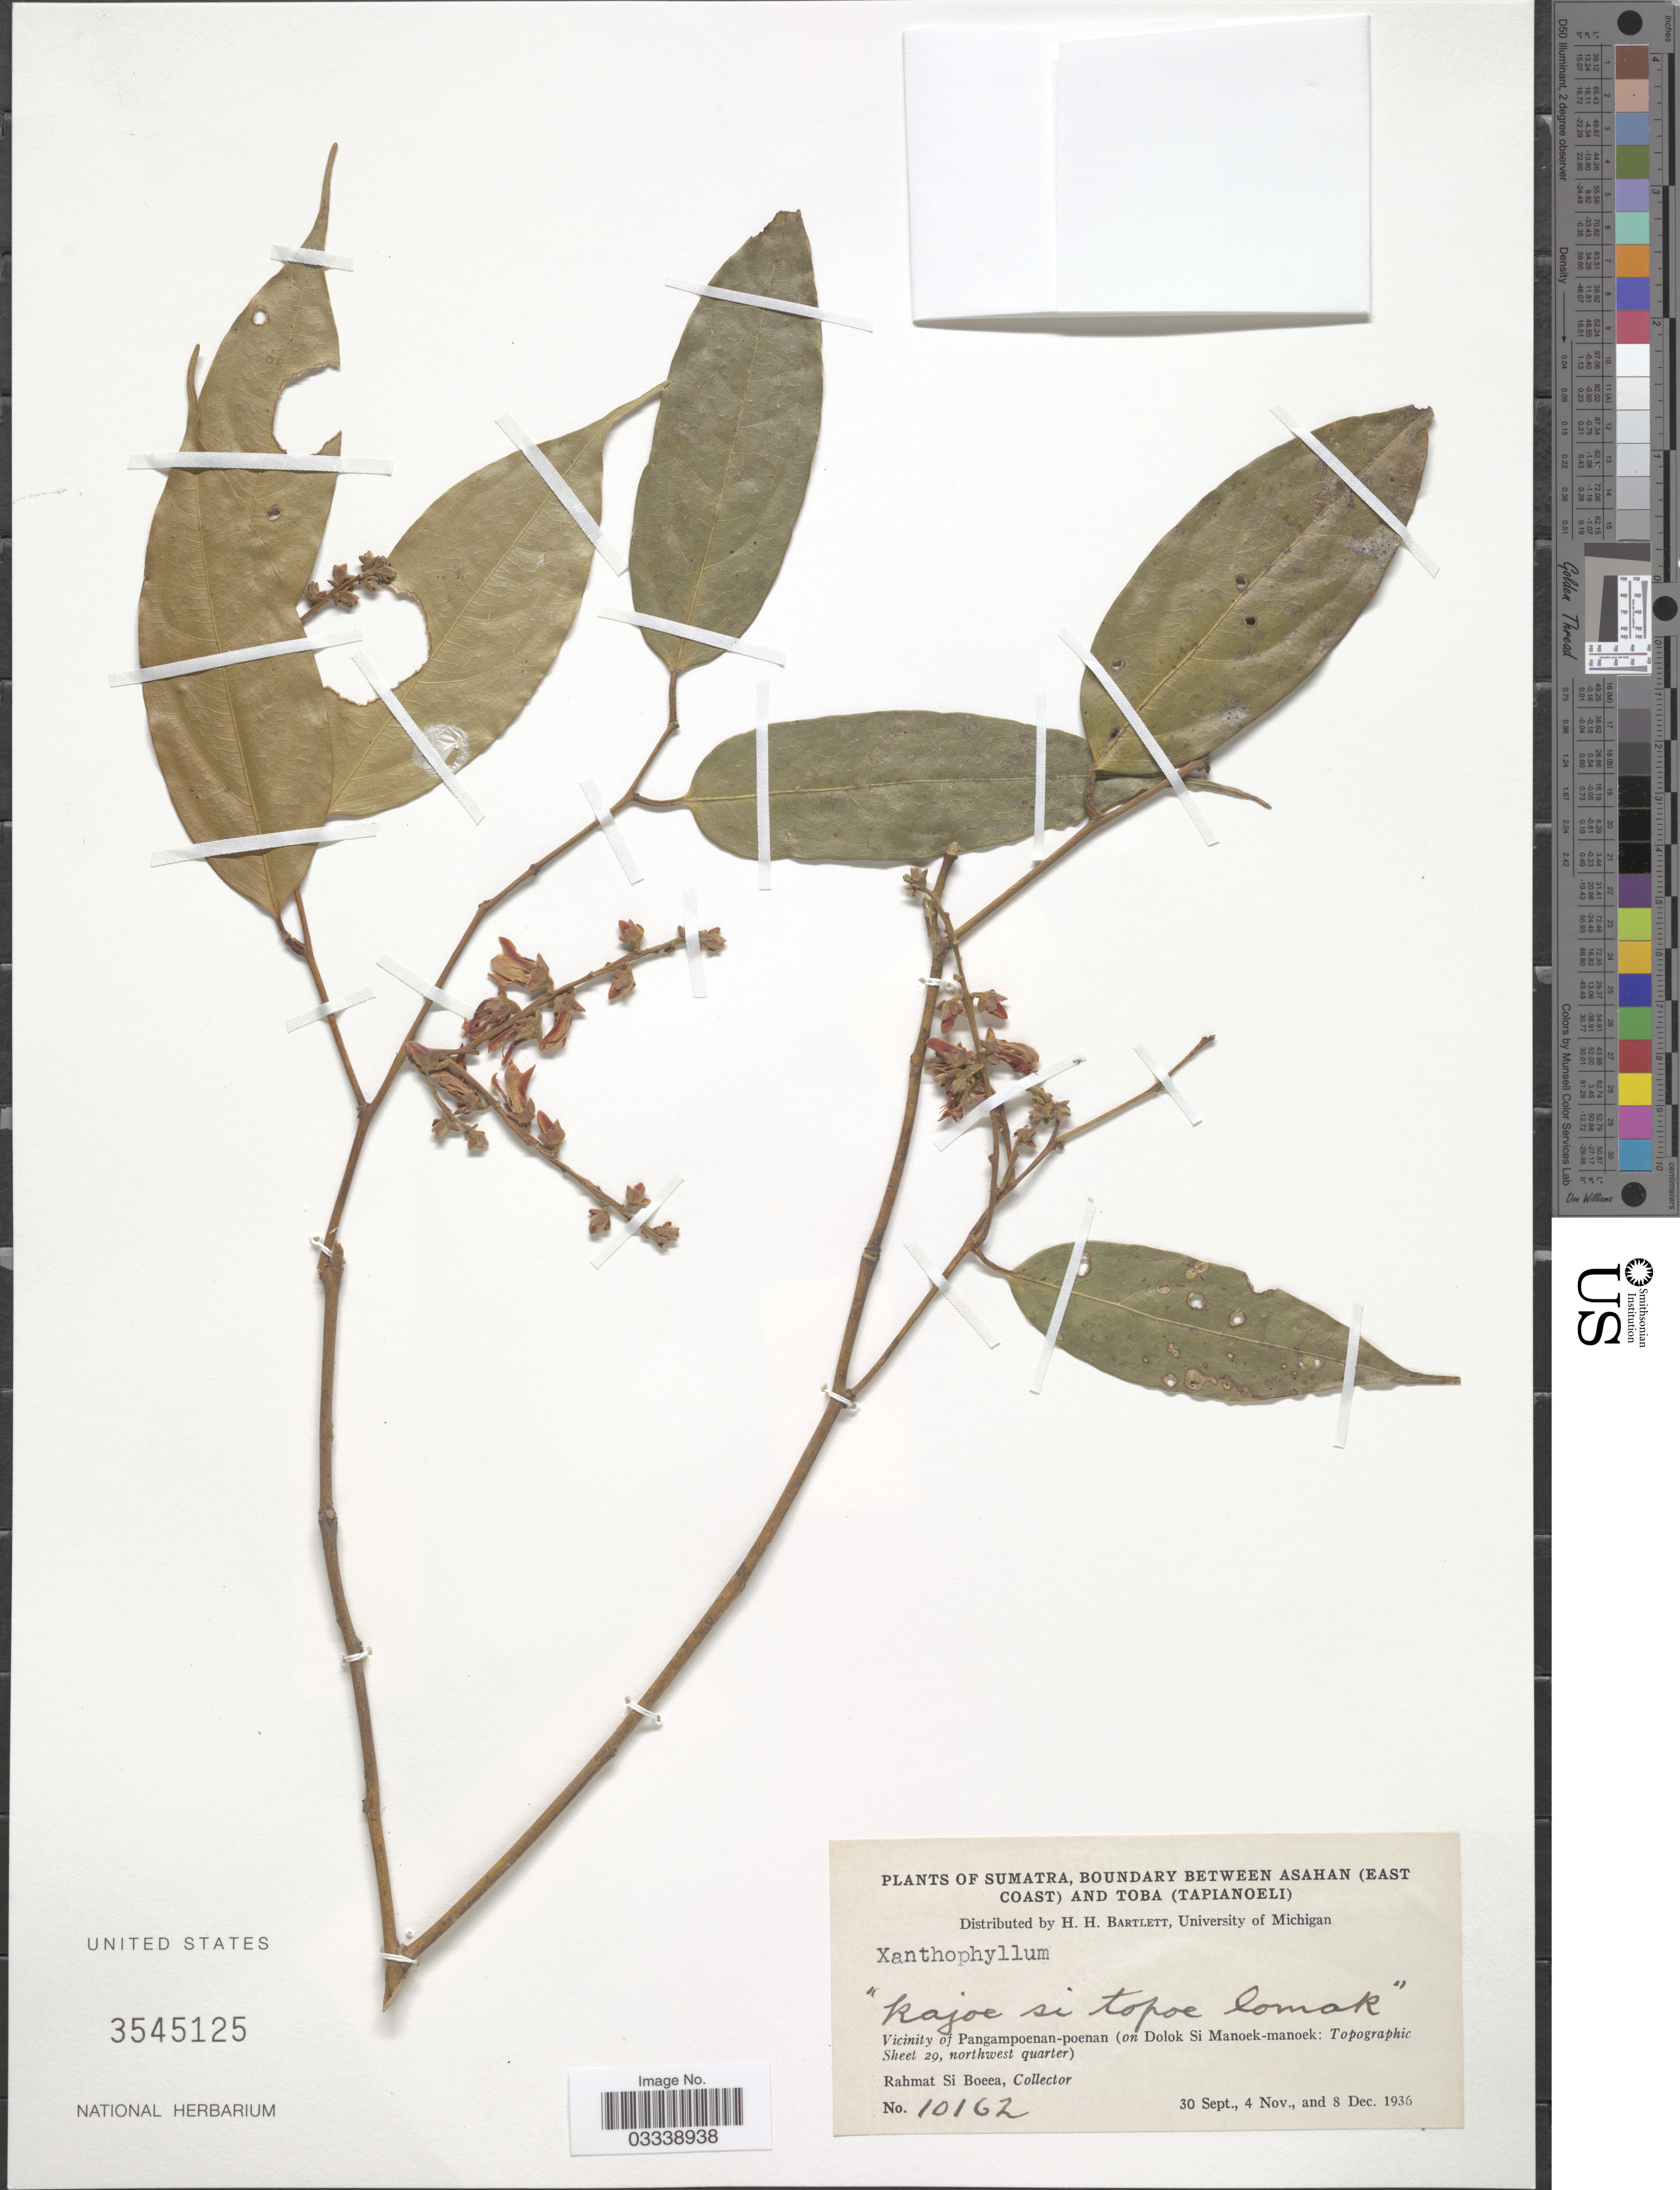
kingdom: Plantae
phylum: Tracheophyta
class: Magnoliopsida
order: Fabales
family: Polygalaceae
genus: Xanthophyllum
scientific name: Xanthophyllum sp.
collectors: Rahmat Si Boeea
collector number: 10162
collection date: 1936-09-30/1936-12-08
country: Indonesia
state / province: Sumatra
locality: Boundary between Asahan (East Coast) and Toba (Tapianoeli). Vicinity of Pangampoenan-poenan (on Dolok Si Manoek-manoek: Topographic Sheet 29, northwest quarter).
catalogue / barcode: US 3545125